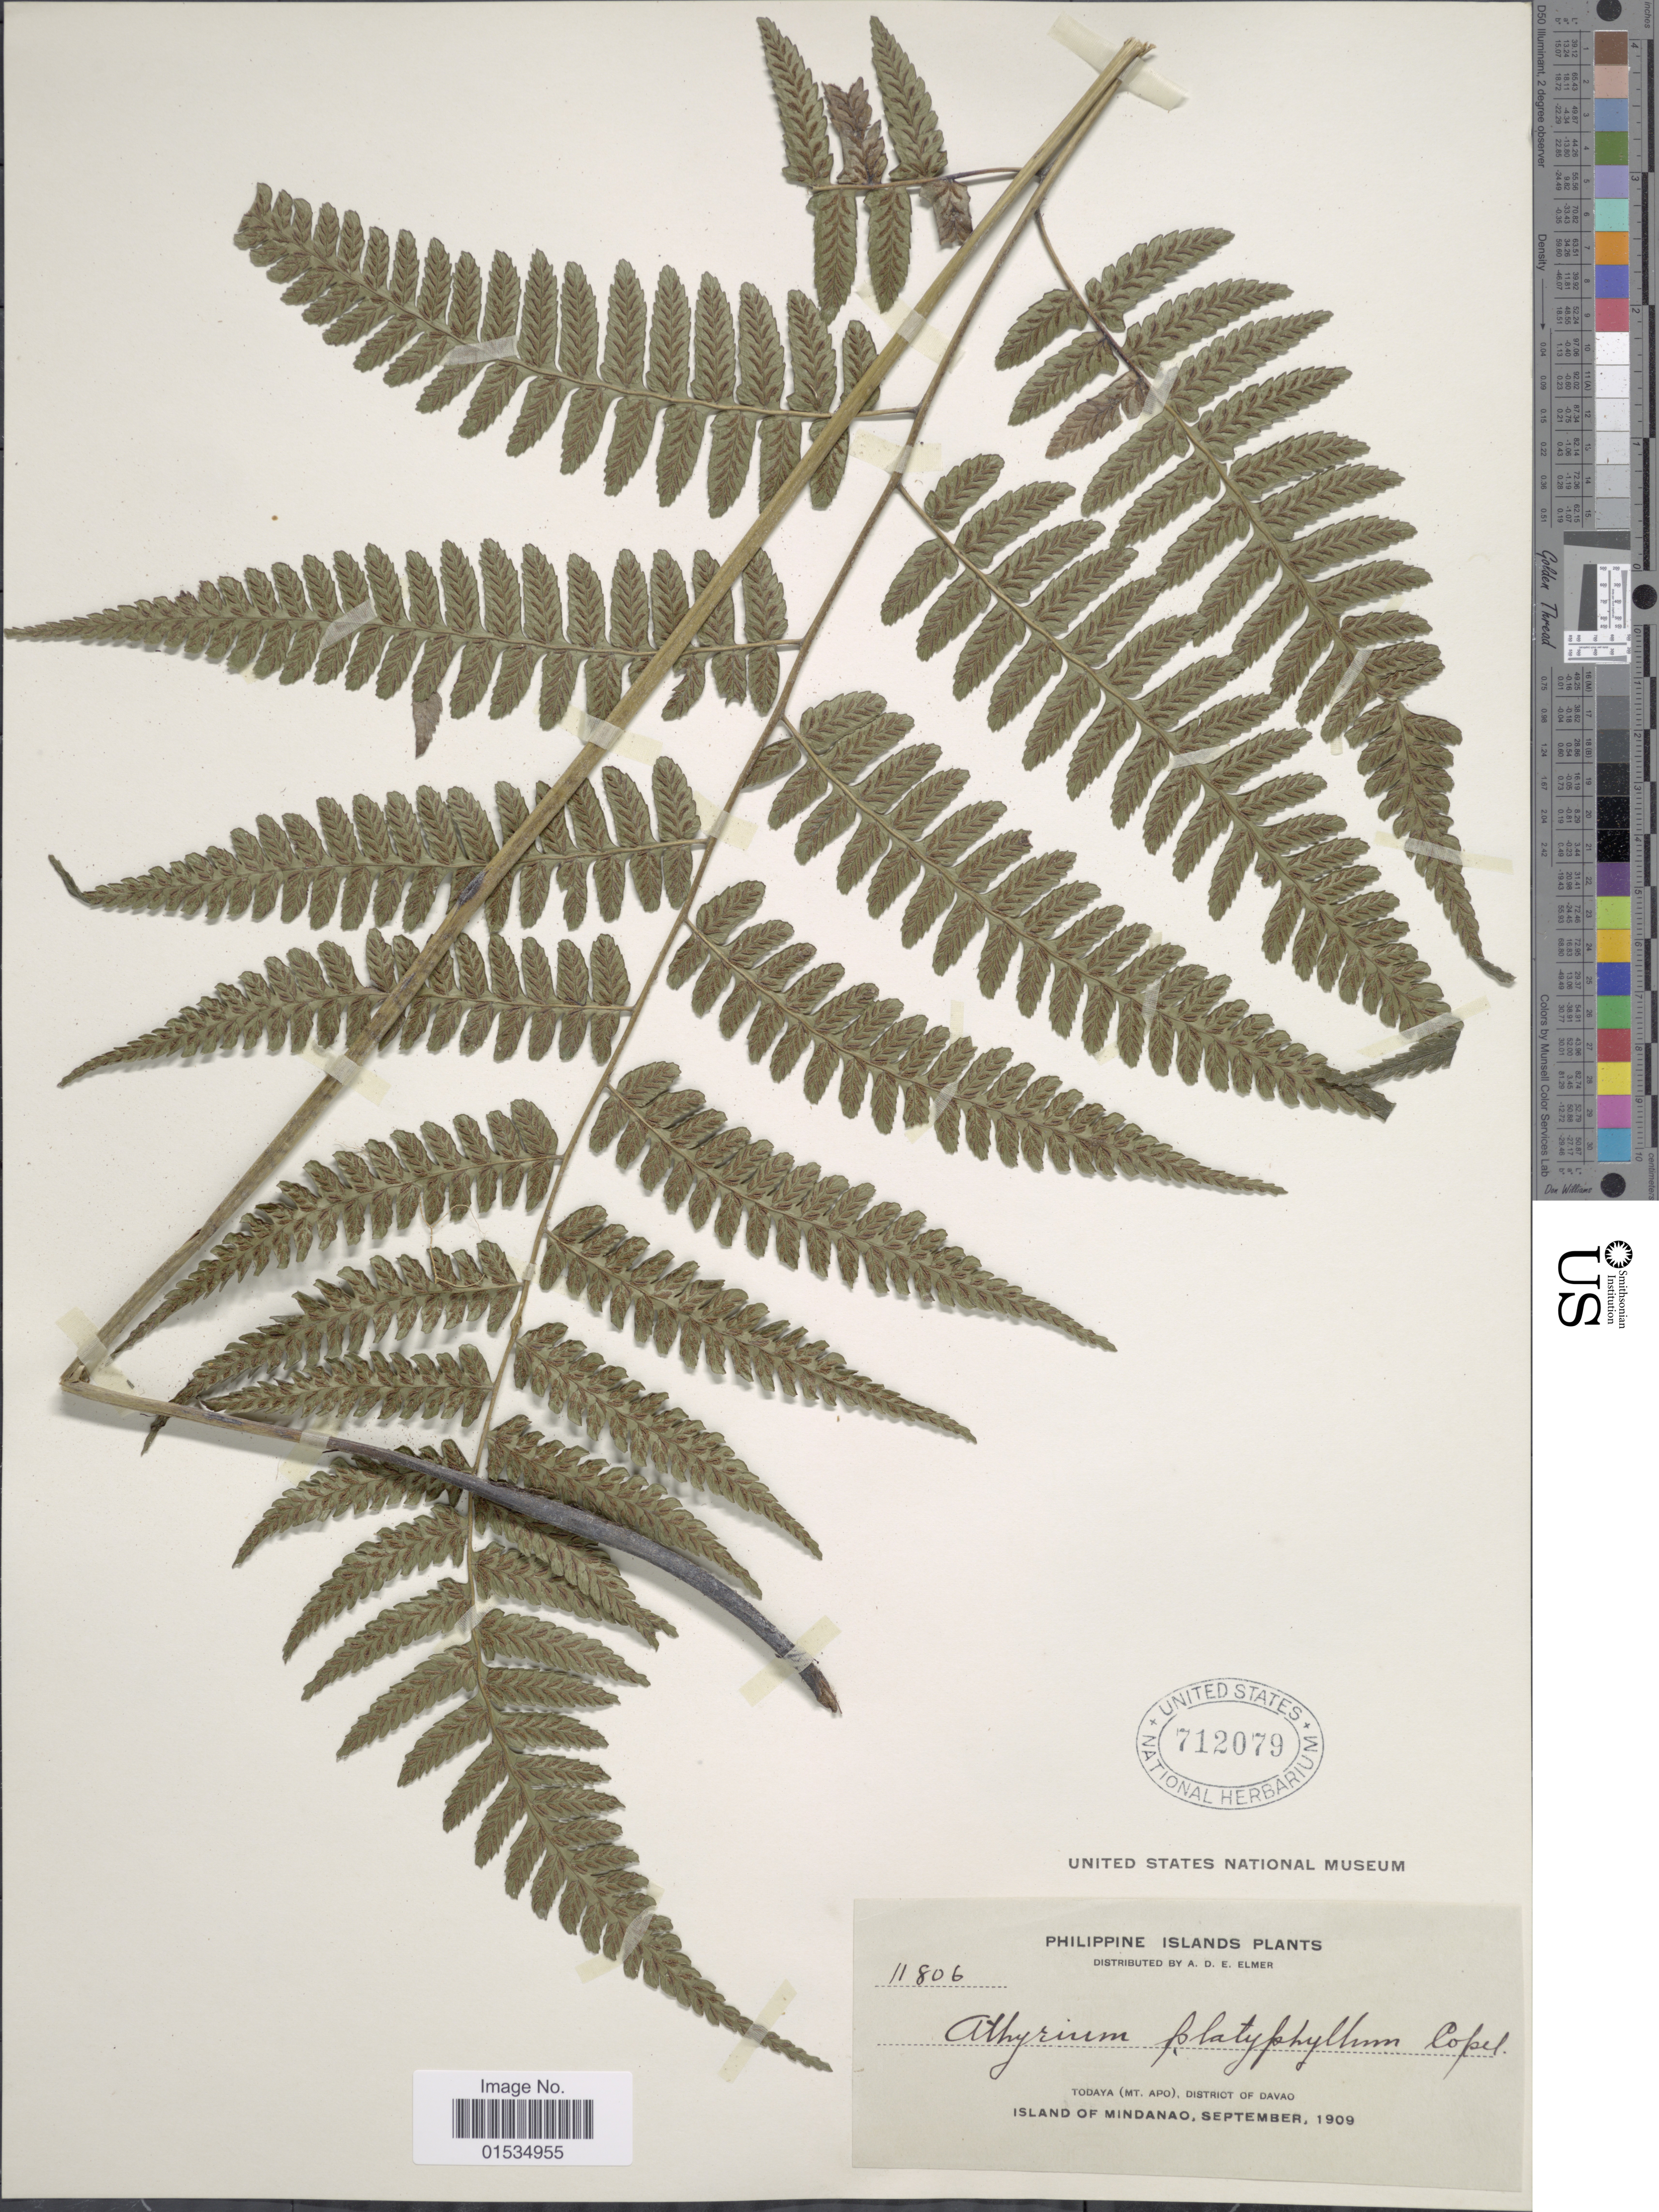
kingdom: Plantae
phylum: Tracheophyta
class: Polypodiopsida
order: Polypodiales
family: Athyriaceae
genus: Diplazium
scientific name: Diplazium griffithii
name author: (T. Moore) Diels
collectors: A. D. E. Elmer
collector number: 11806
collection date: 1909-08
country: Philippines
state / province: Davao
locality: Todaya (Mt. Apo), Island of Mindanao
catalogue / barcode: US 712079